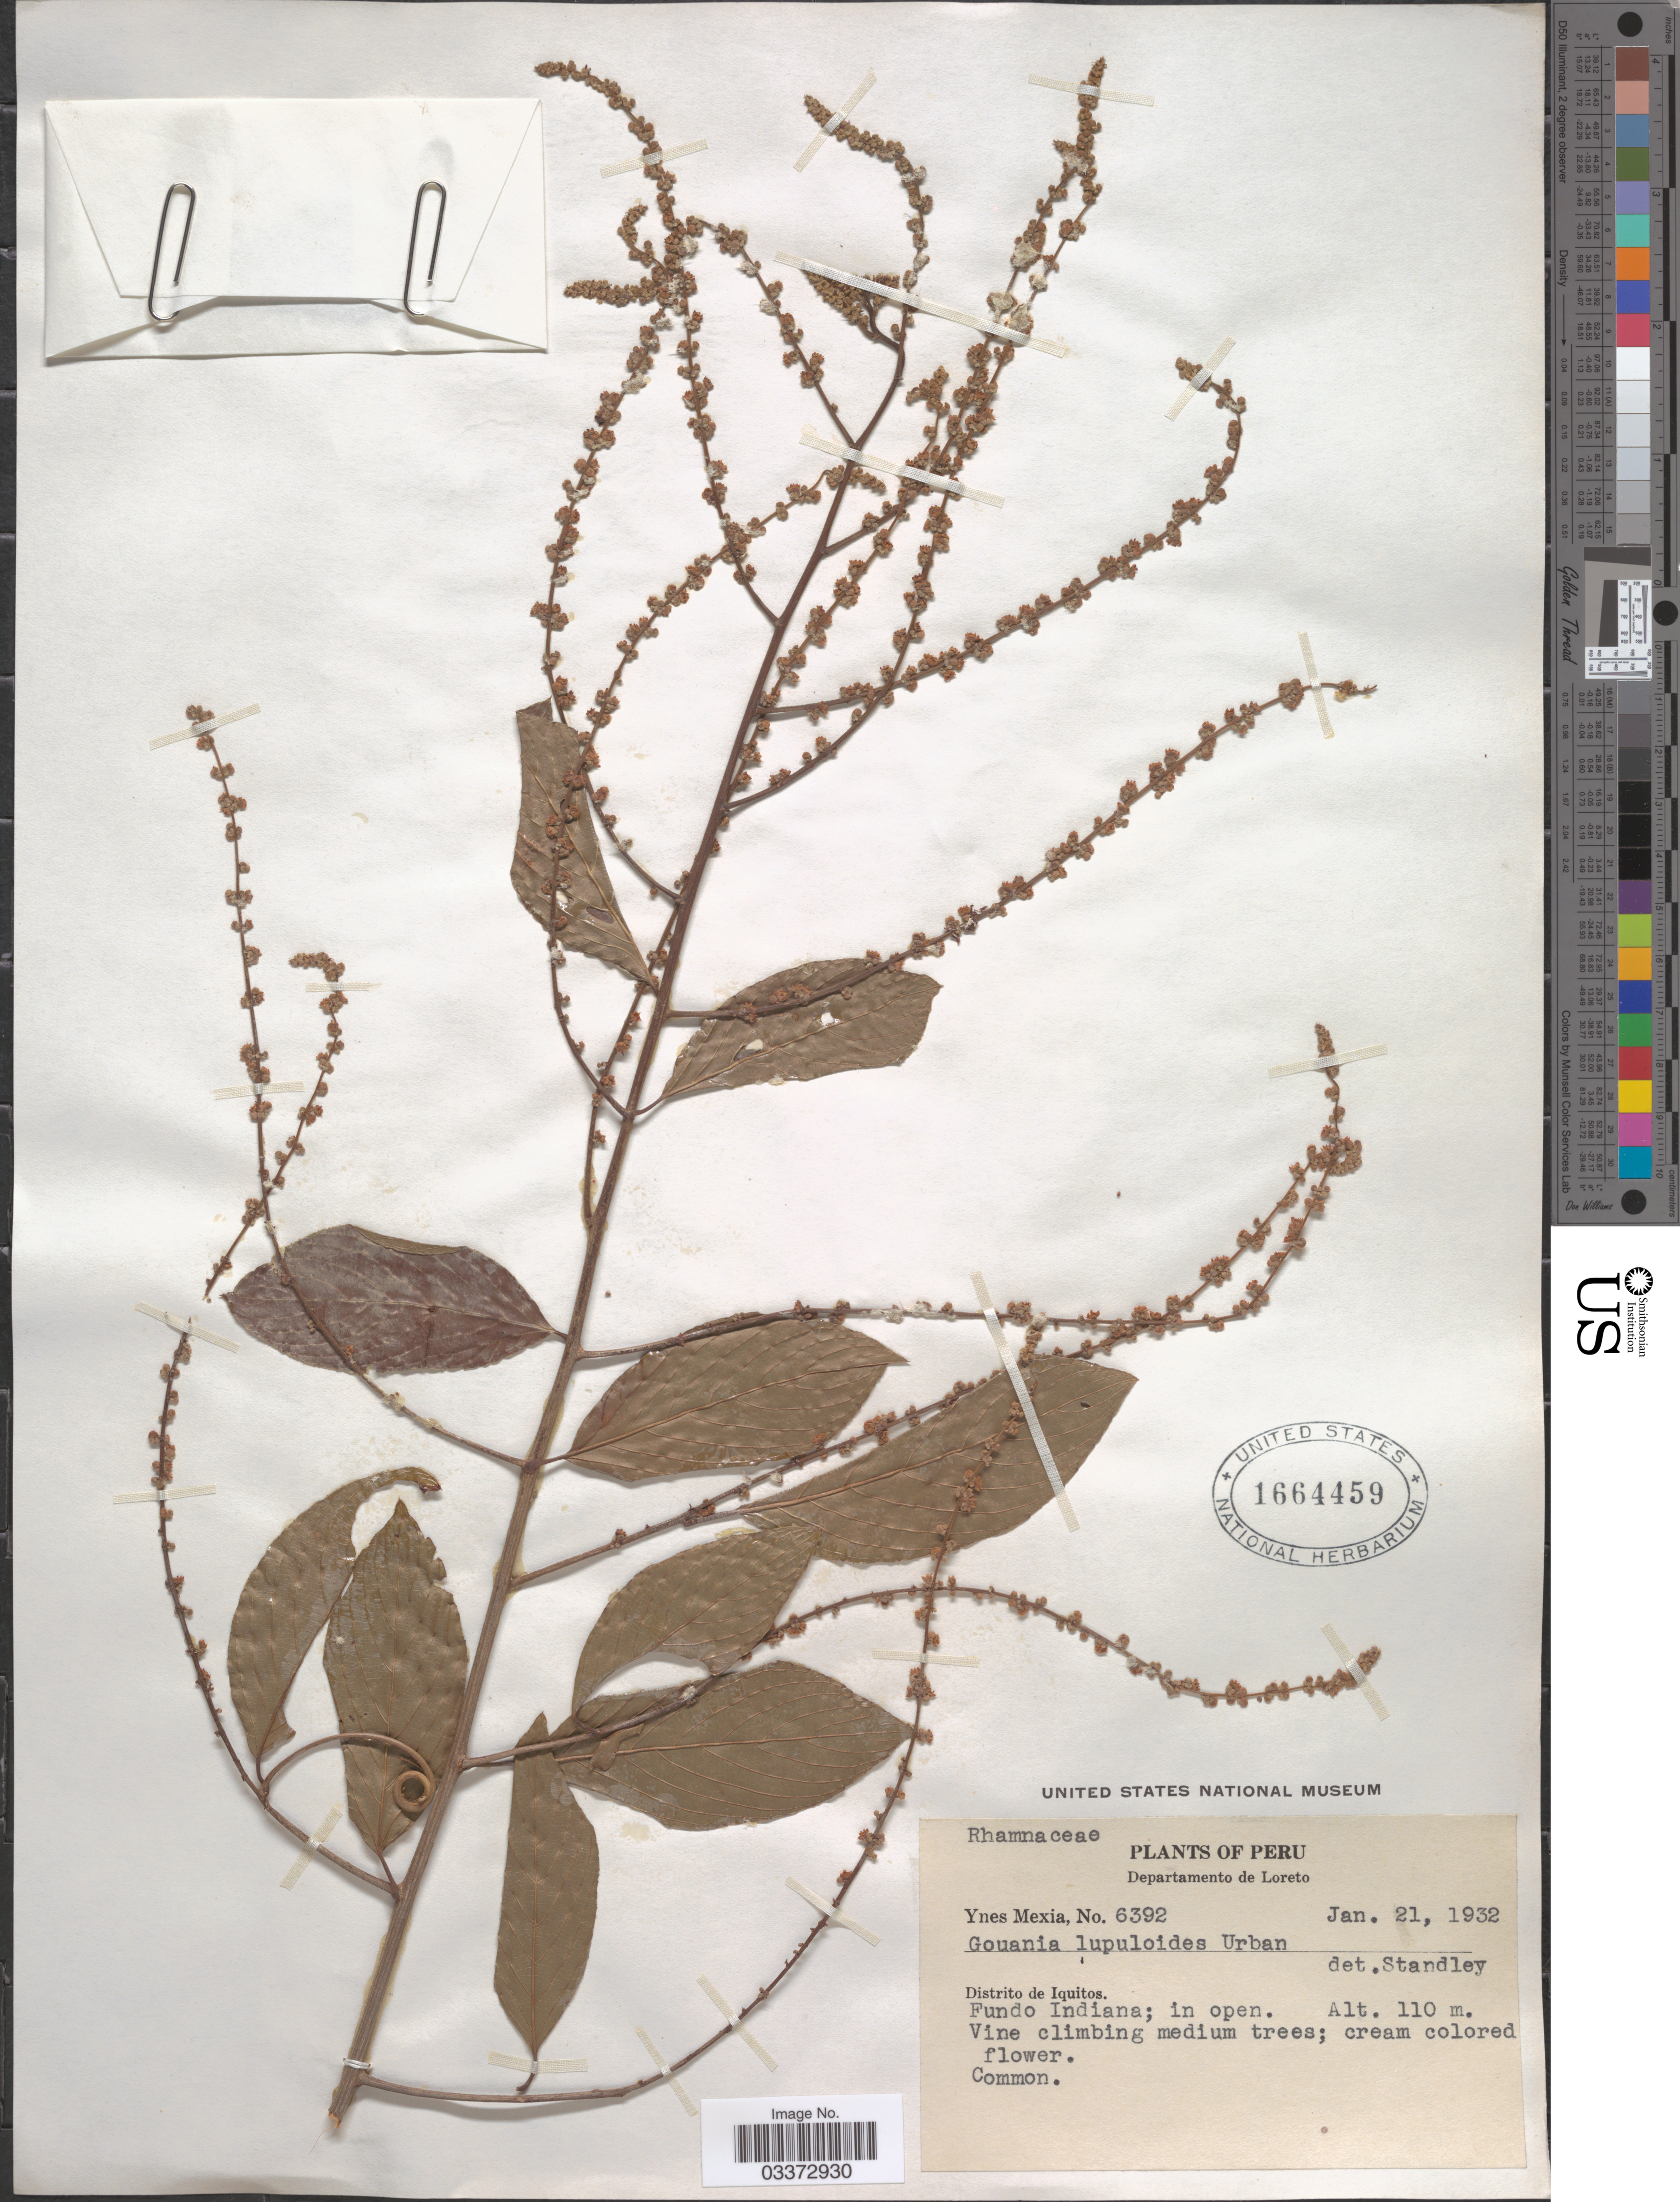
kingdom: Plantae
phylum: Tracheophyta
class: Magnoliopsida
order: Rosales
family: Rhamnaceae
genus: Gouania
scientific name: Gouania riparia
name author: Reissek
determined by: Figueira, Mauricio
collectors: Y. Mexia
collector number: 6392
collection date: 1932-01-21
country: Peru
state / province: Loreto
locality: Departamento de Loreto: Distrito de Iquitos. Fundo Indiana.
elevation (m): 110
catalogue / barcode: US 1664459